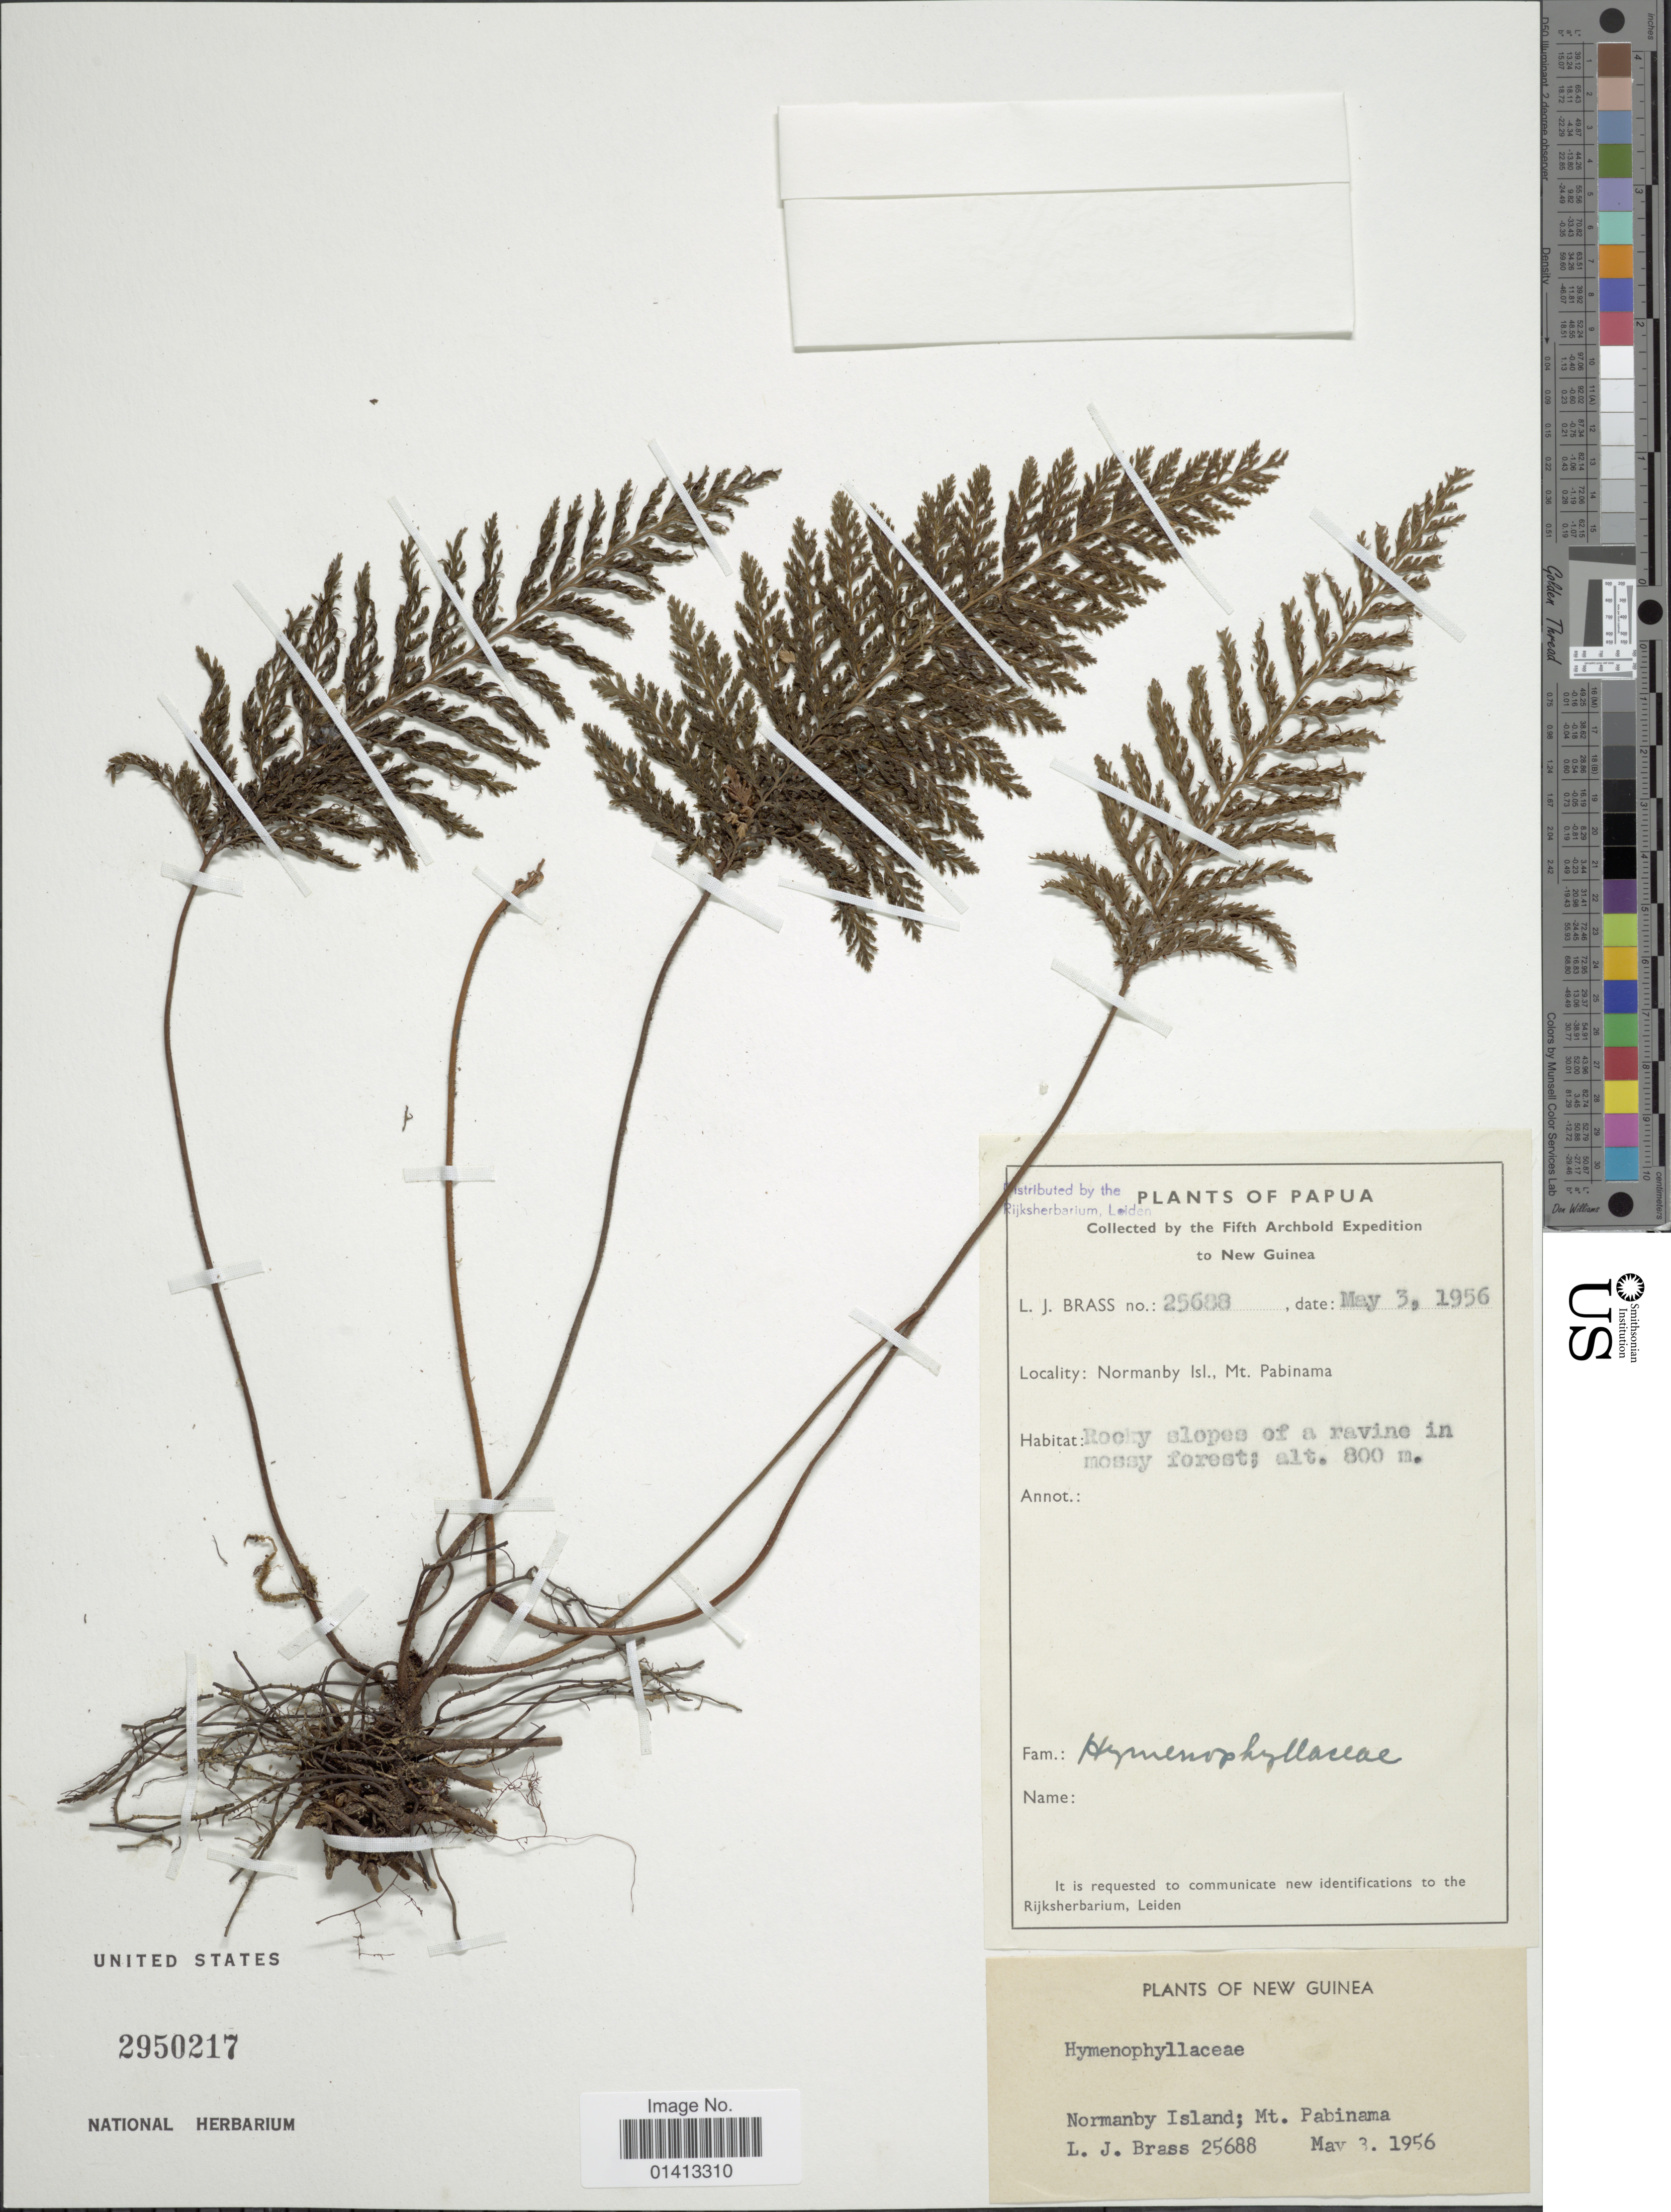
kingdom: Plantae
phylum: Tracheophyta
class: Polypodiopsida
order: Hymenophyllales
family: Hymenophyllaceae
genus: Crepidomanes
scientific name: Crepidomanes sp.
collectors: L. J. Brass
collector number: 25688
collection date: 1956-05-03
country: Papua New Guinea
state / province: Milne Bay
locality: Normanby Isl., Mt Pabinama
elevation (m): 800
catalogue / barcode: US 2950217